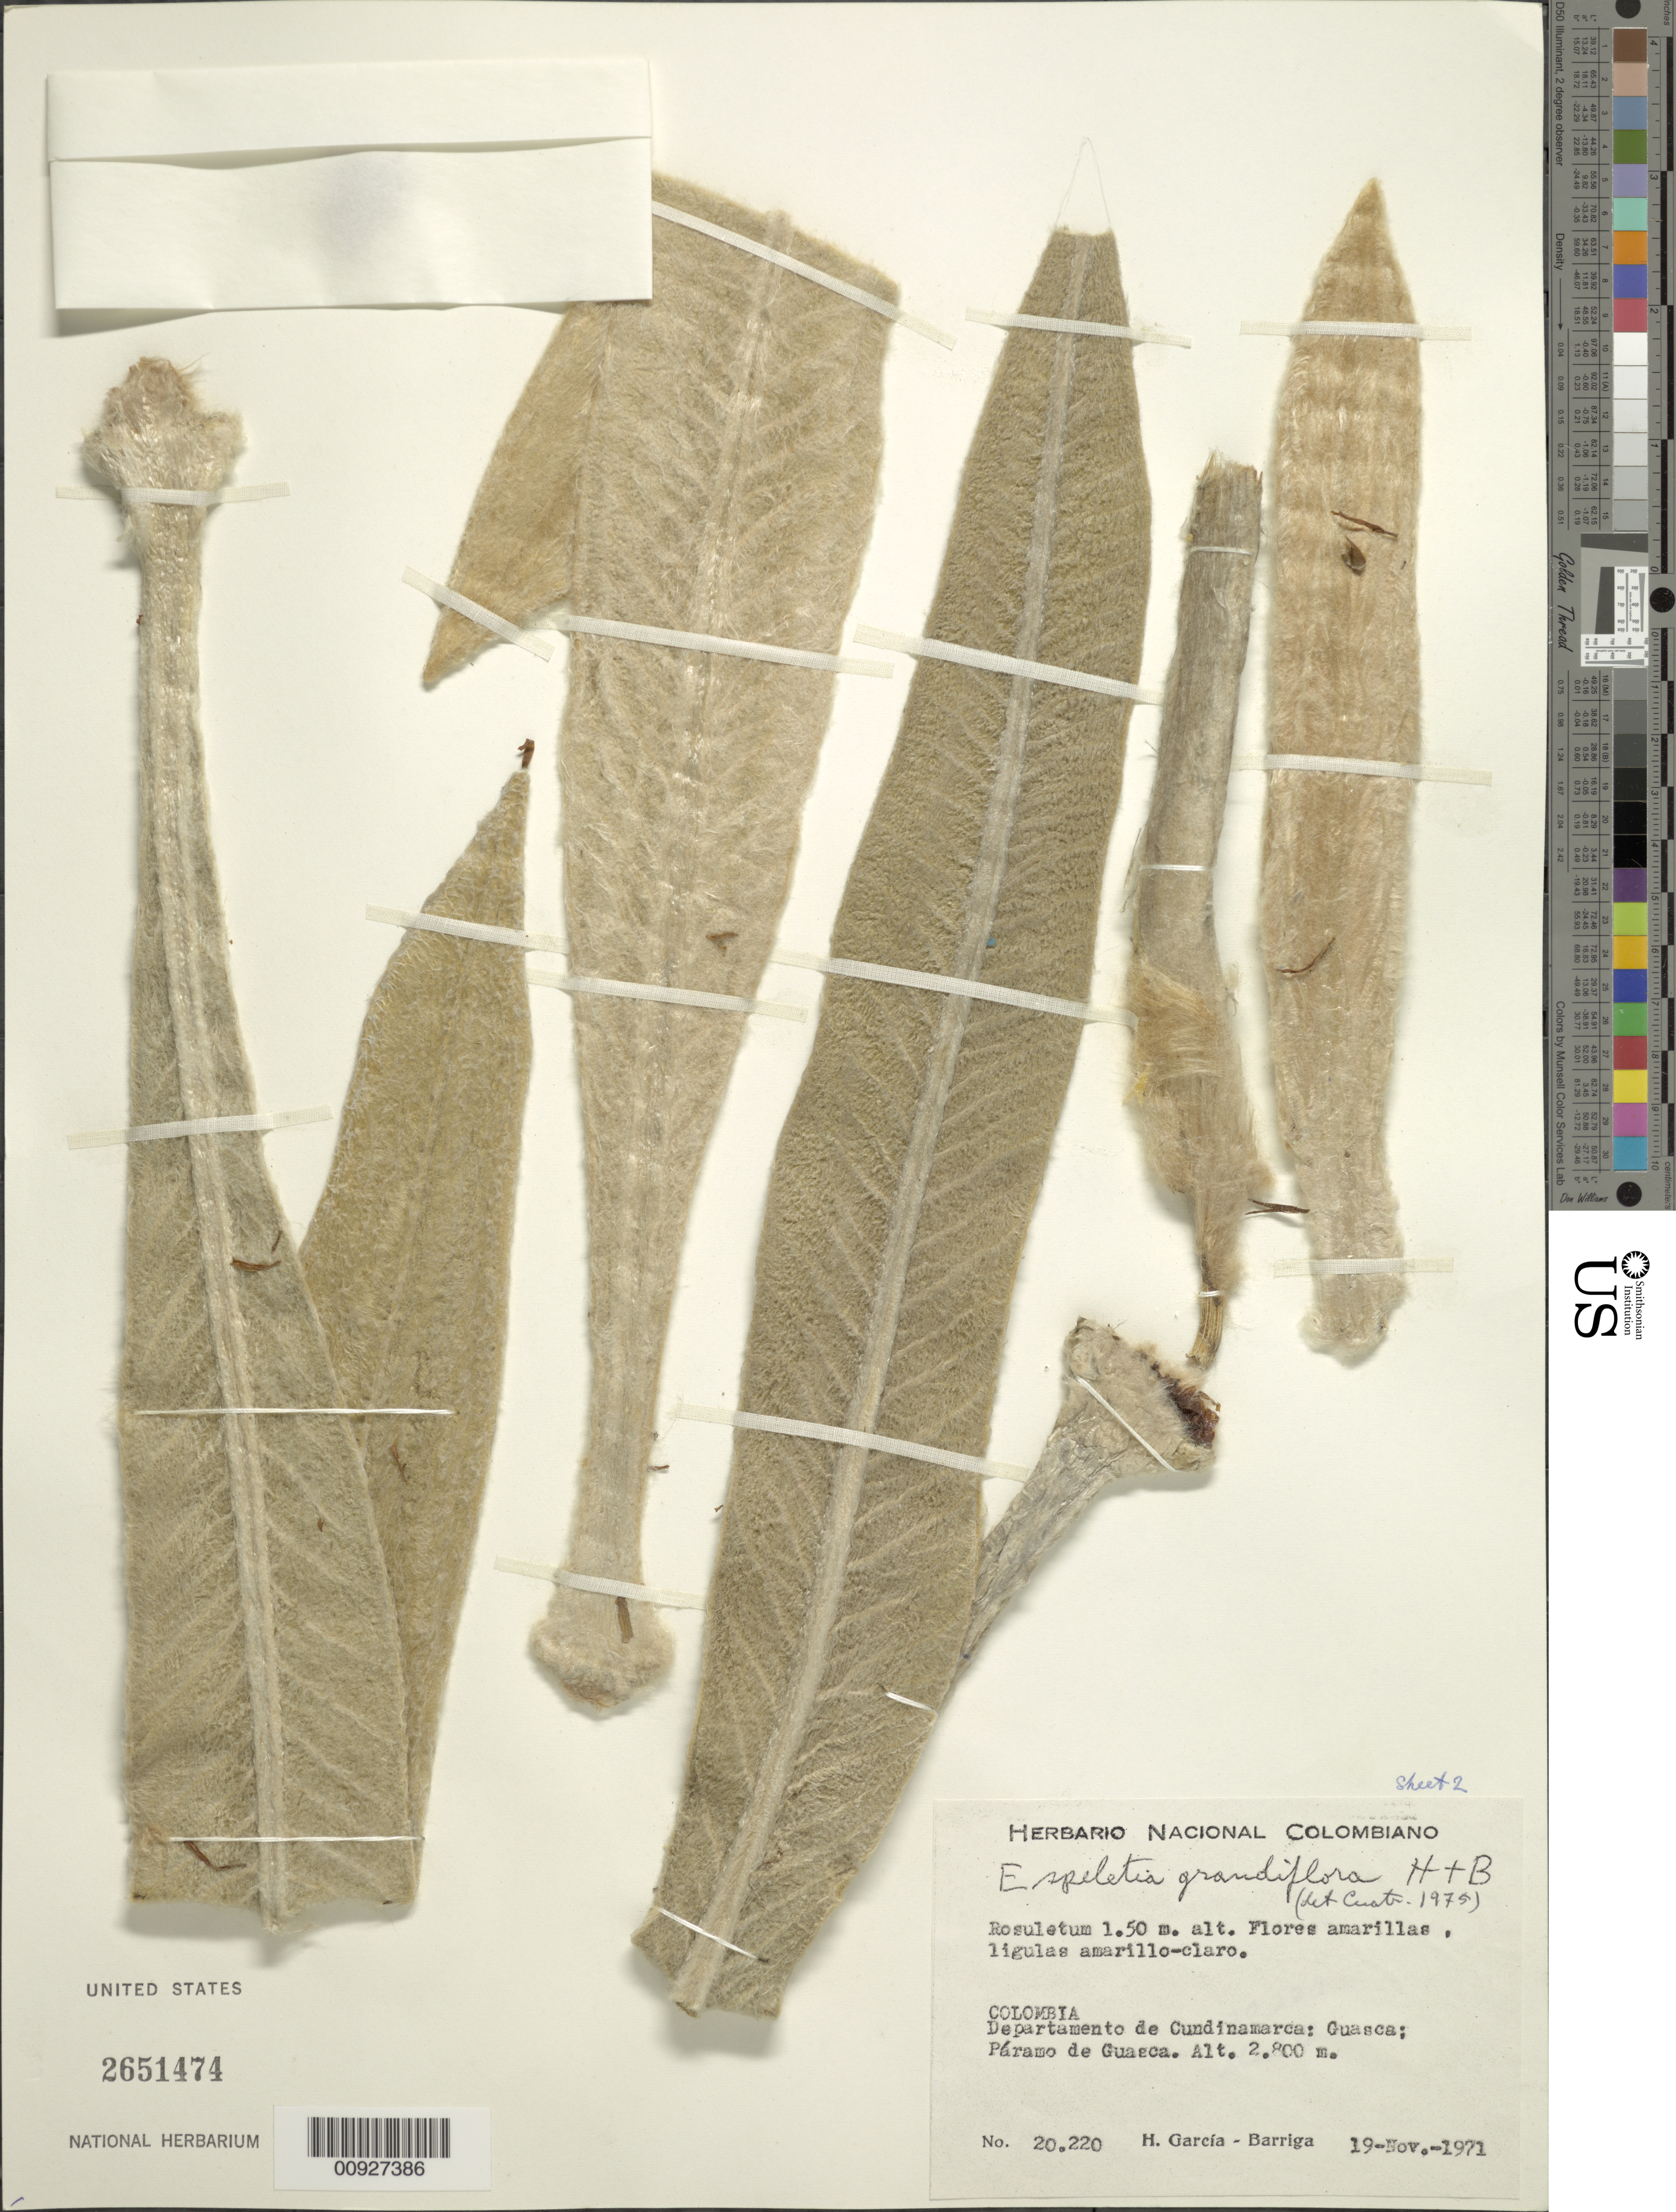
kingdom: Plantae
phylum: Tracheophyta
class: Magnoliopsida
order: Asterales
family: Asteraceae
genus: Espeletia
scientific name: Espeletia grandiflora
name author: Humb. & Bonpl.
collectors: H. García Barriga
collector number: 20220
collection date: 1971-11-19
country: Colombia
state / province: Cundinamarca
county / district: Guasca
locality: Páramo de Guasca. Páramo de Guasca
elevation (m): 2800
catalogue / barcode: US 2651474